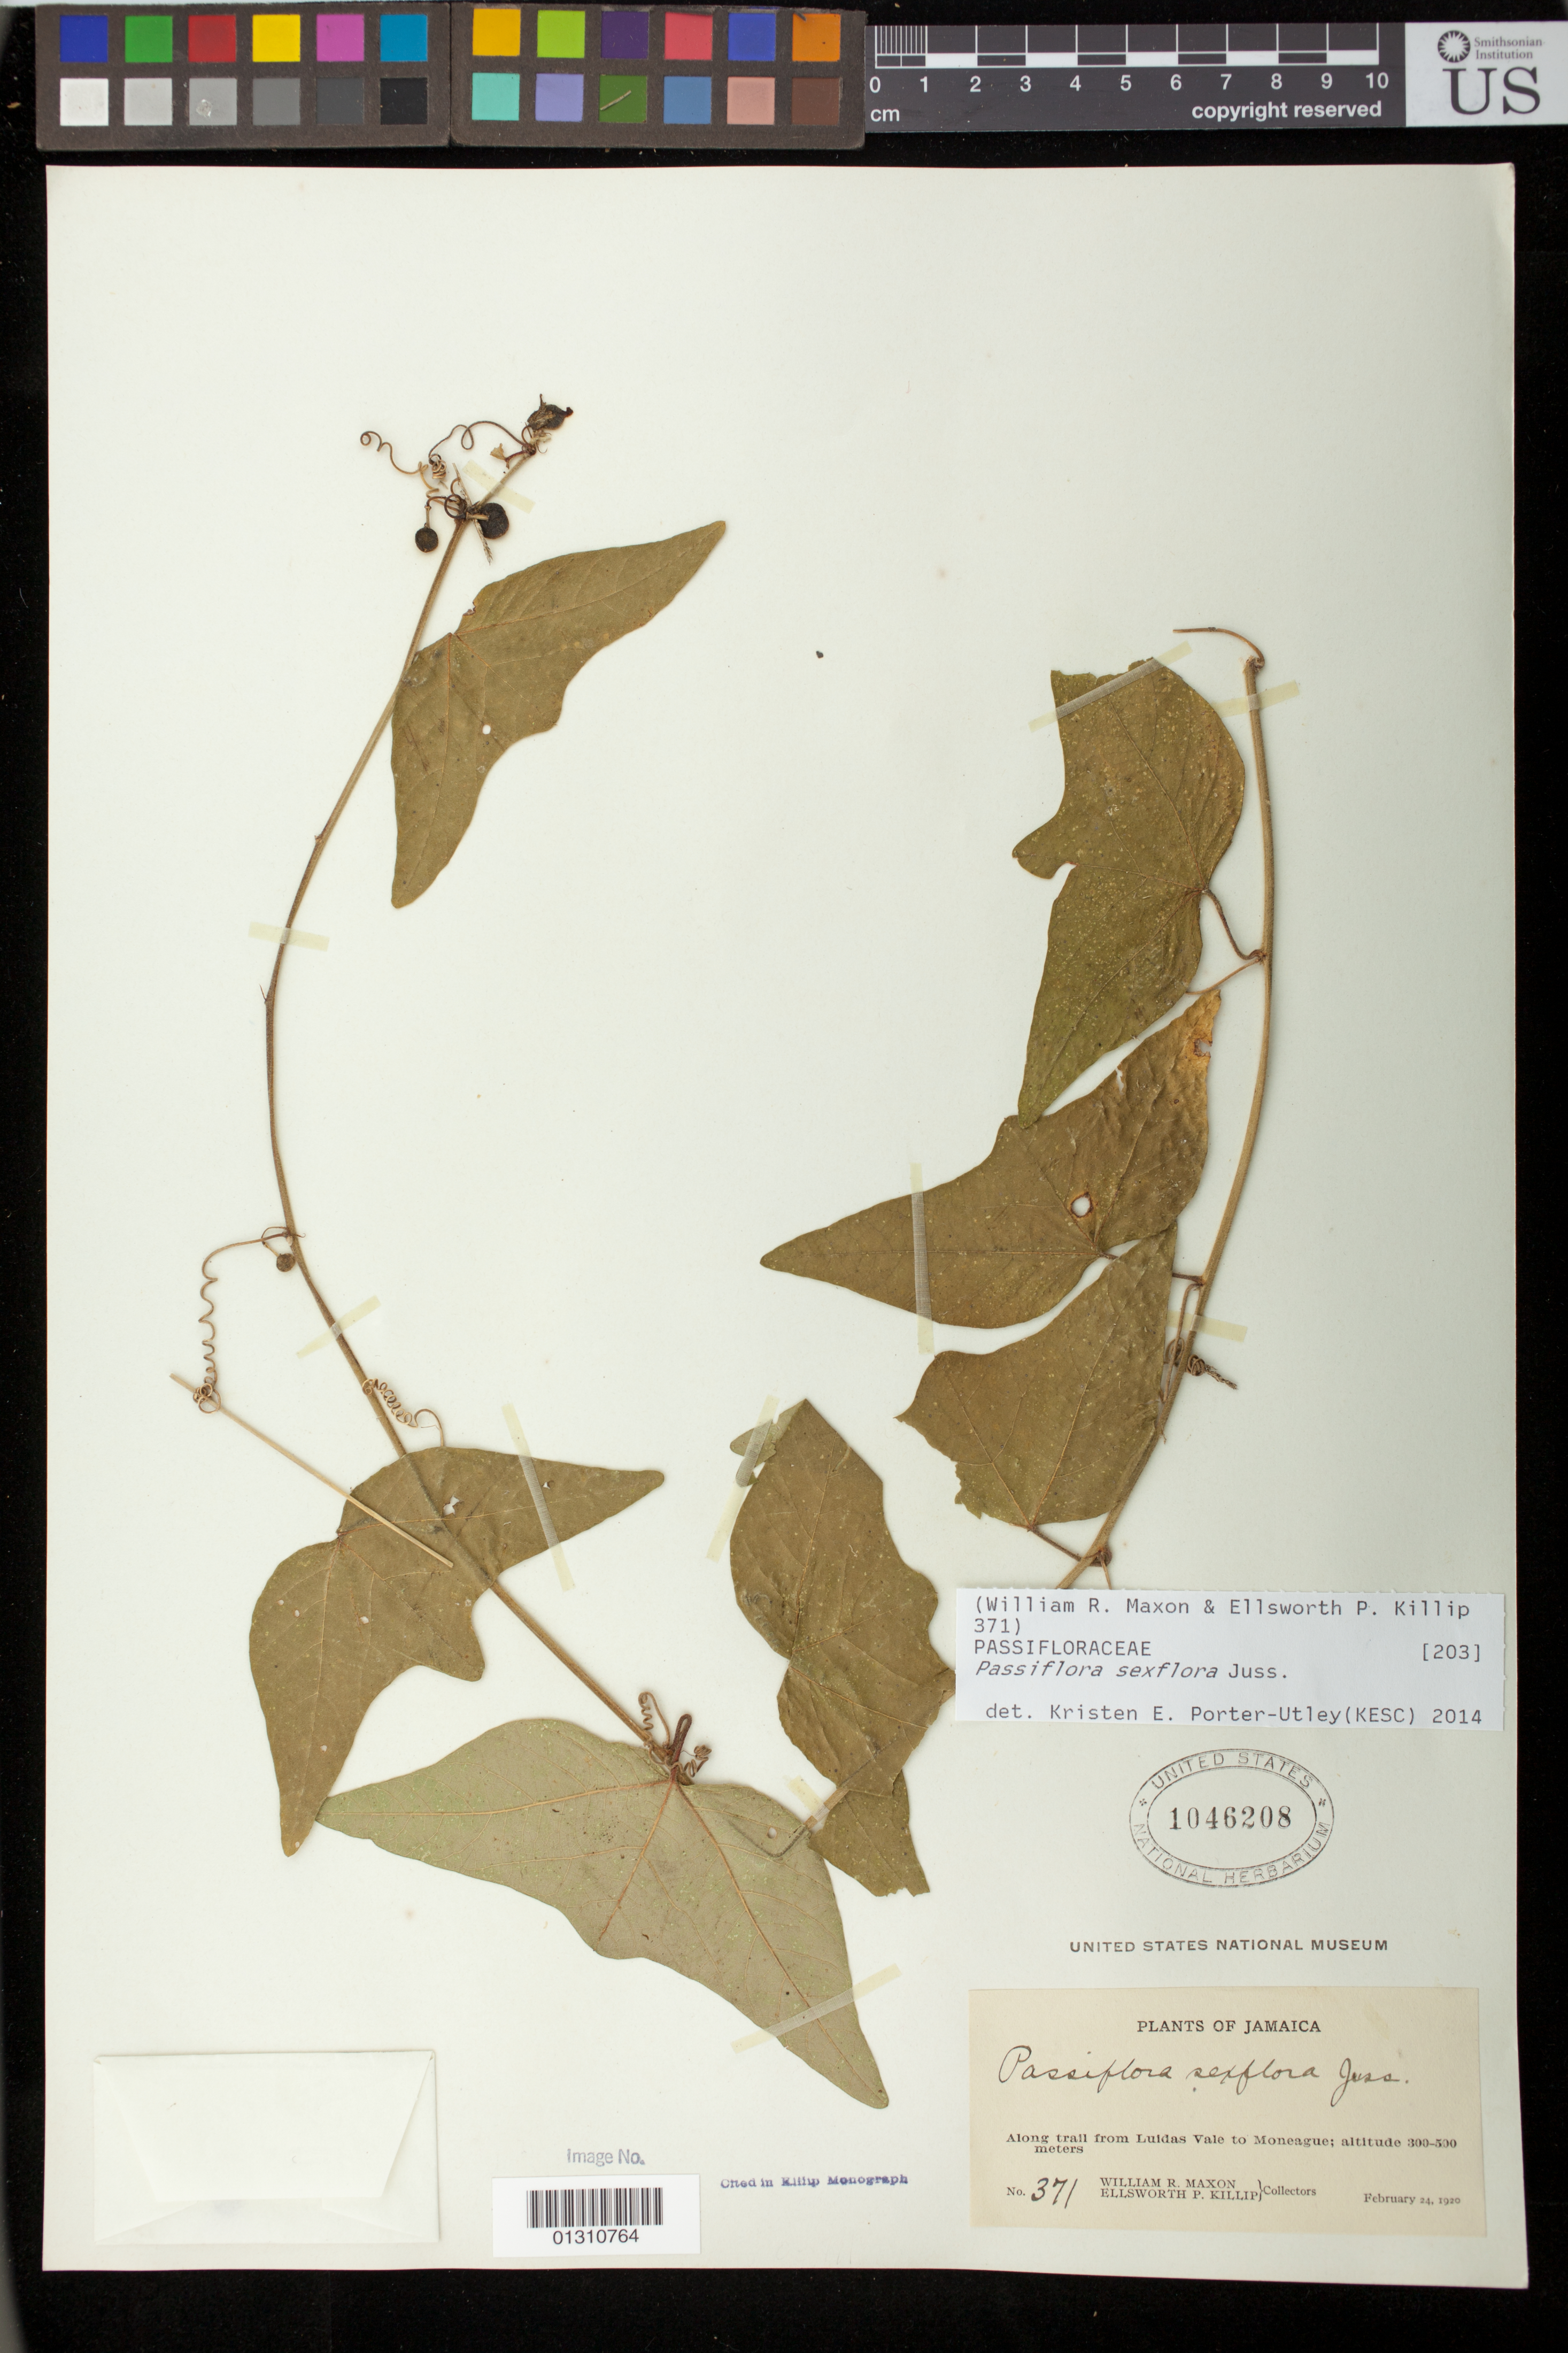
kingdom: Plantae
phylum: Tracheophyta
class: Magnoliopsida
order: Malpighiales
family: Passifloraceae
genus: Passiflora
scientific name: Passiflora sexflora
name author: Juss.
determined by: Porter-Utley, Kristen E.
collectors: W. R. Maxon & E. P. Killip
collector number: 371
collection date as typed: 24 Feb 1920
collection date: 1920-02-24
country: Jamaica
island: Greater Antilles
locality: Luidas vale-moneague trail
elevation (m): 300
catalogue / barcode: US 1046208